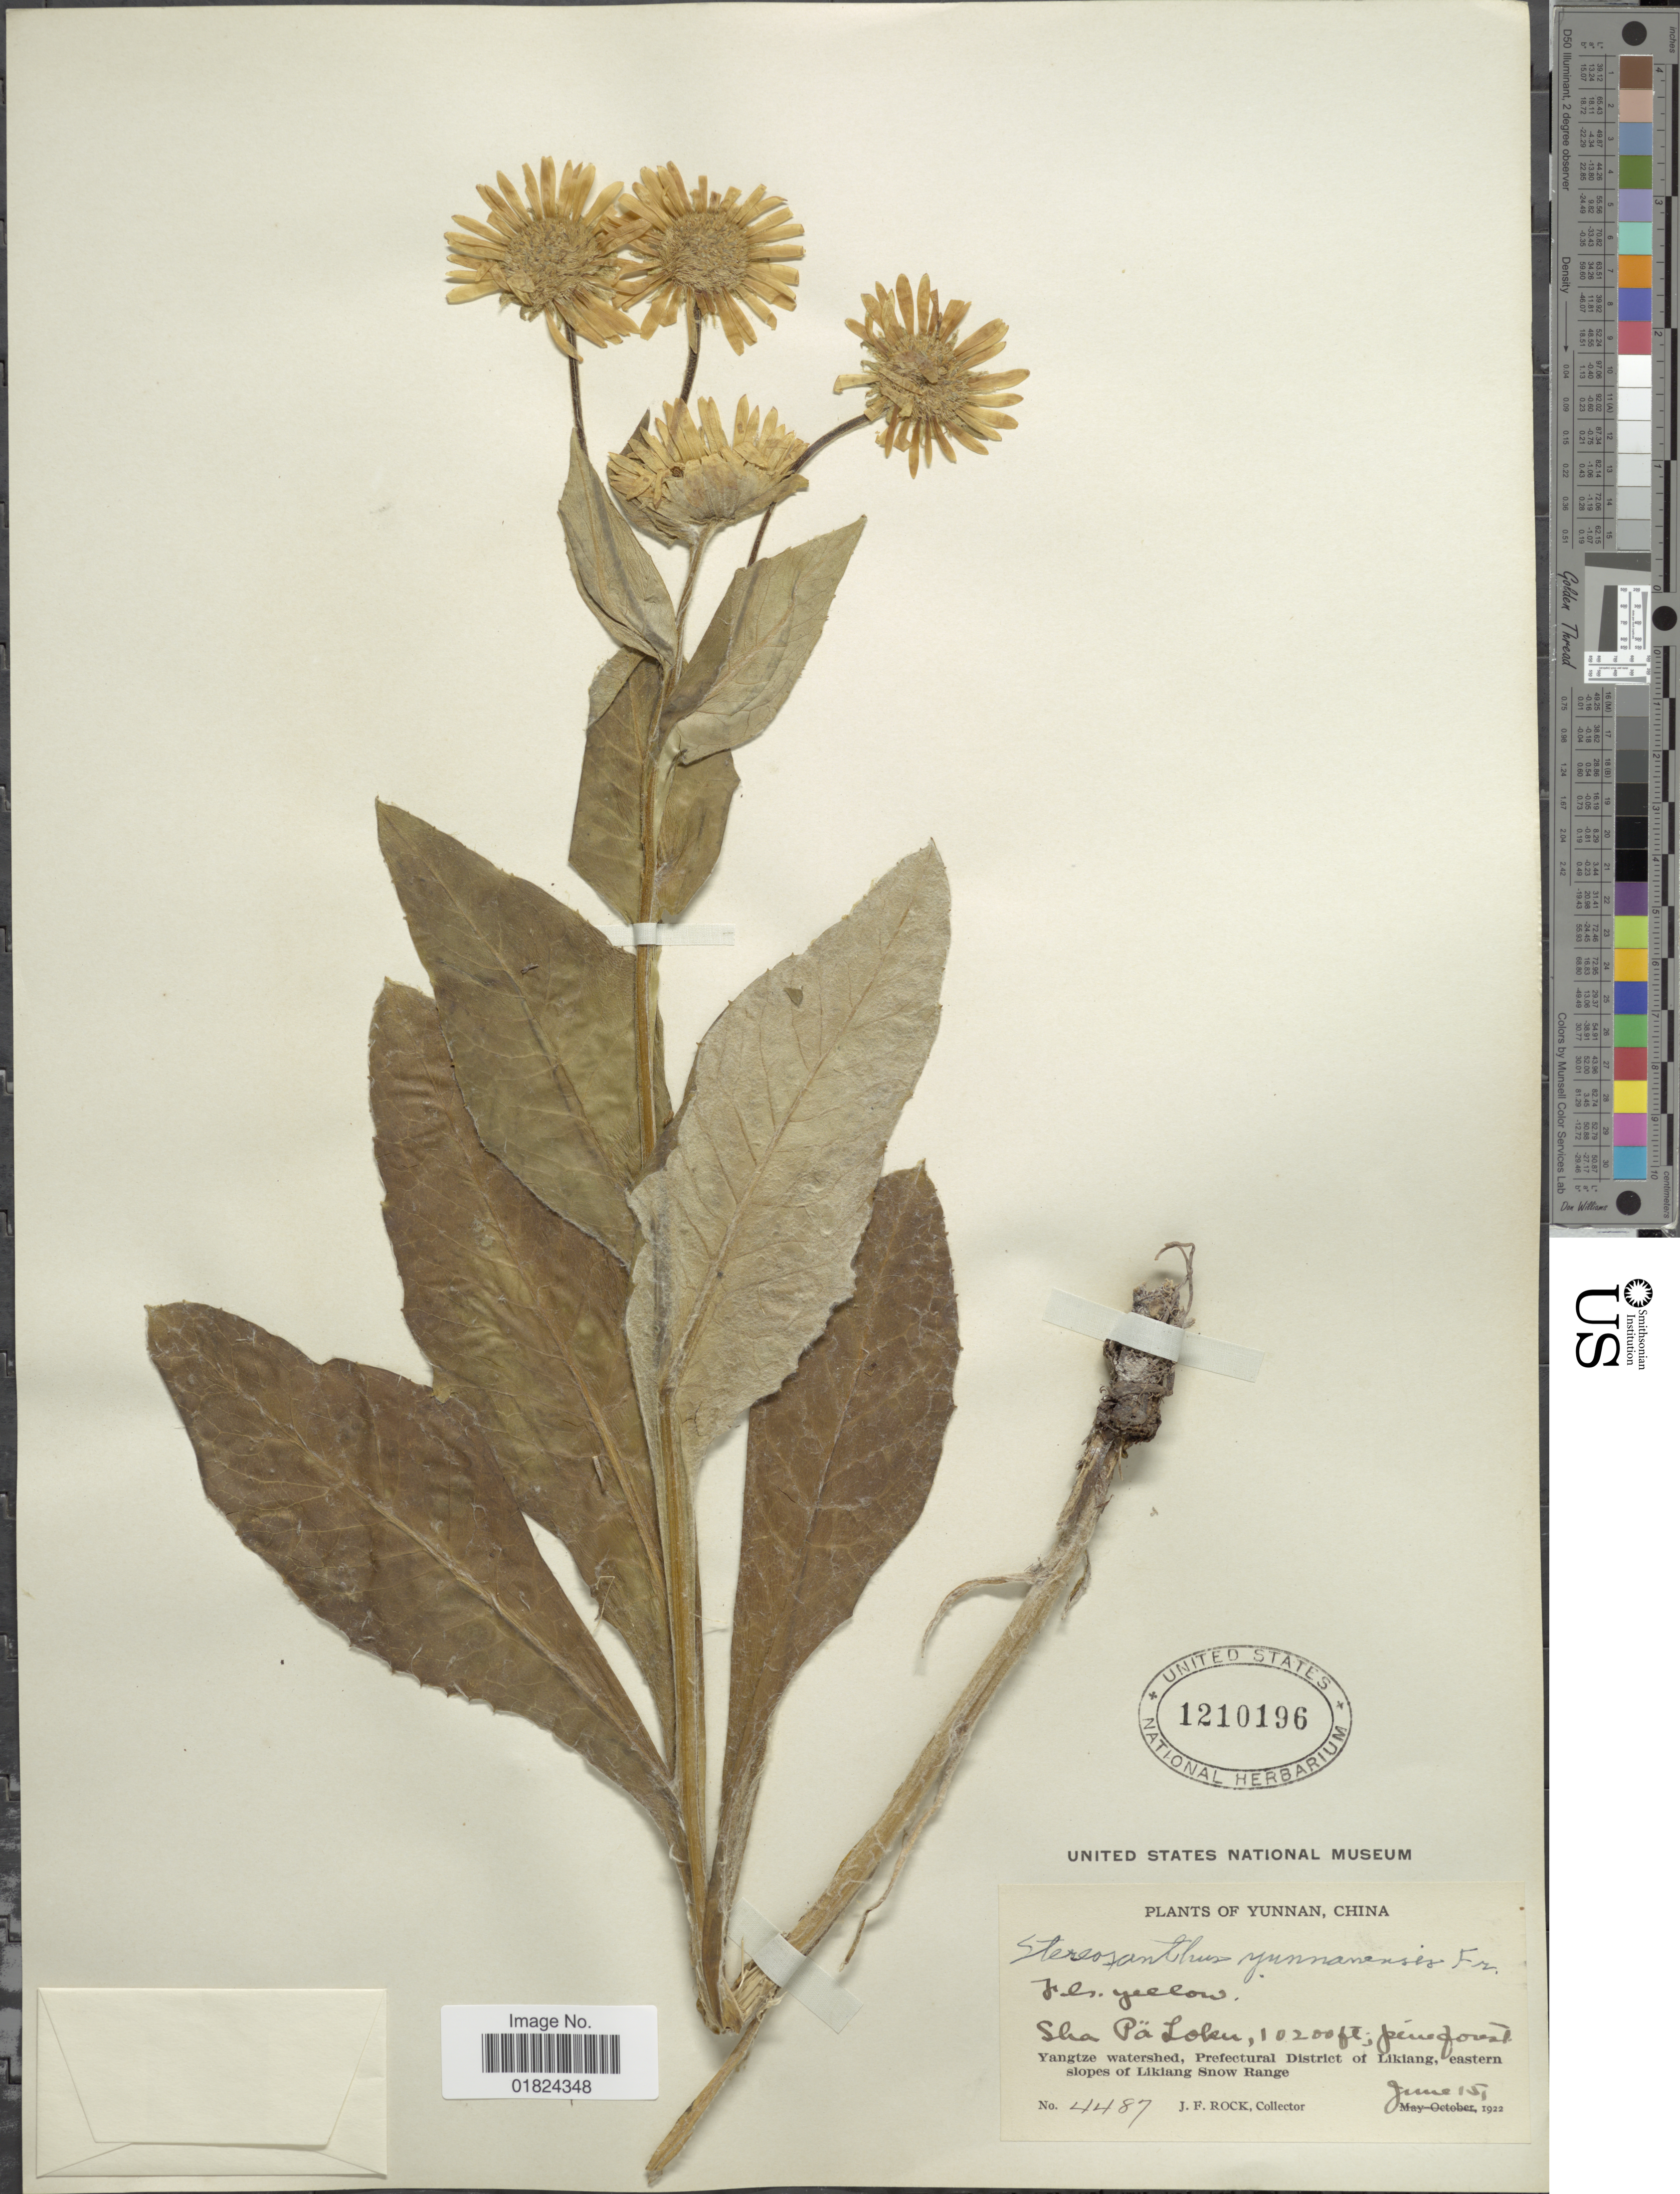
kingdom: Plantae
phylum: Tracheophyta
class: Magnoliopsida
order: Asterales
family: Asteraceae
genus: Stereosanthus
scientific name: Stereosanthus yunnanensis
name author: (L.) Fr.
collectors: J. Rock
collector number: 4487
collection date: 1922-06-15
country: China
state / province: Yunnan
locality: Sha Pa Loku, Yangtze watershed, Prefectural District of Likiang, eastern slopes of Likiang Snow Range.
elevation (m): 3109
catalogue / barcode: US 1210196